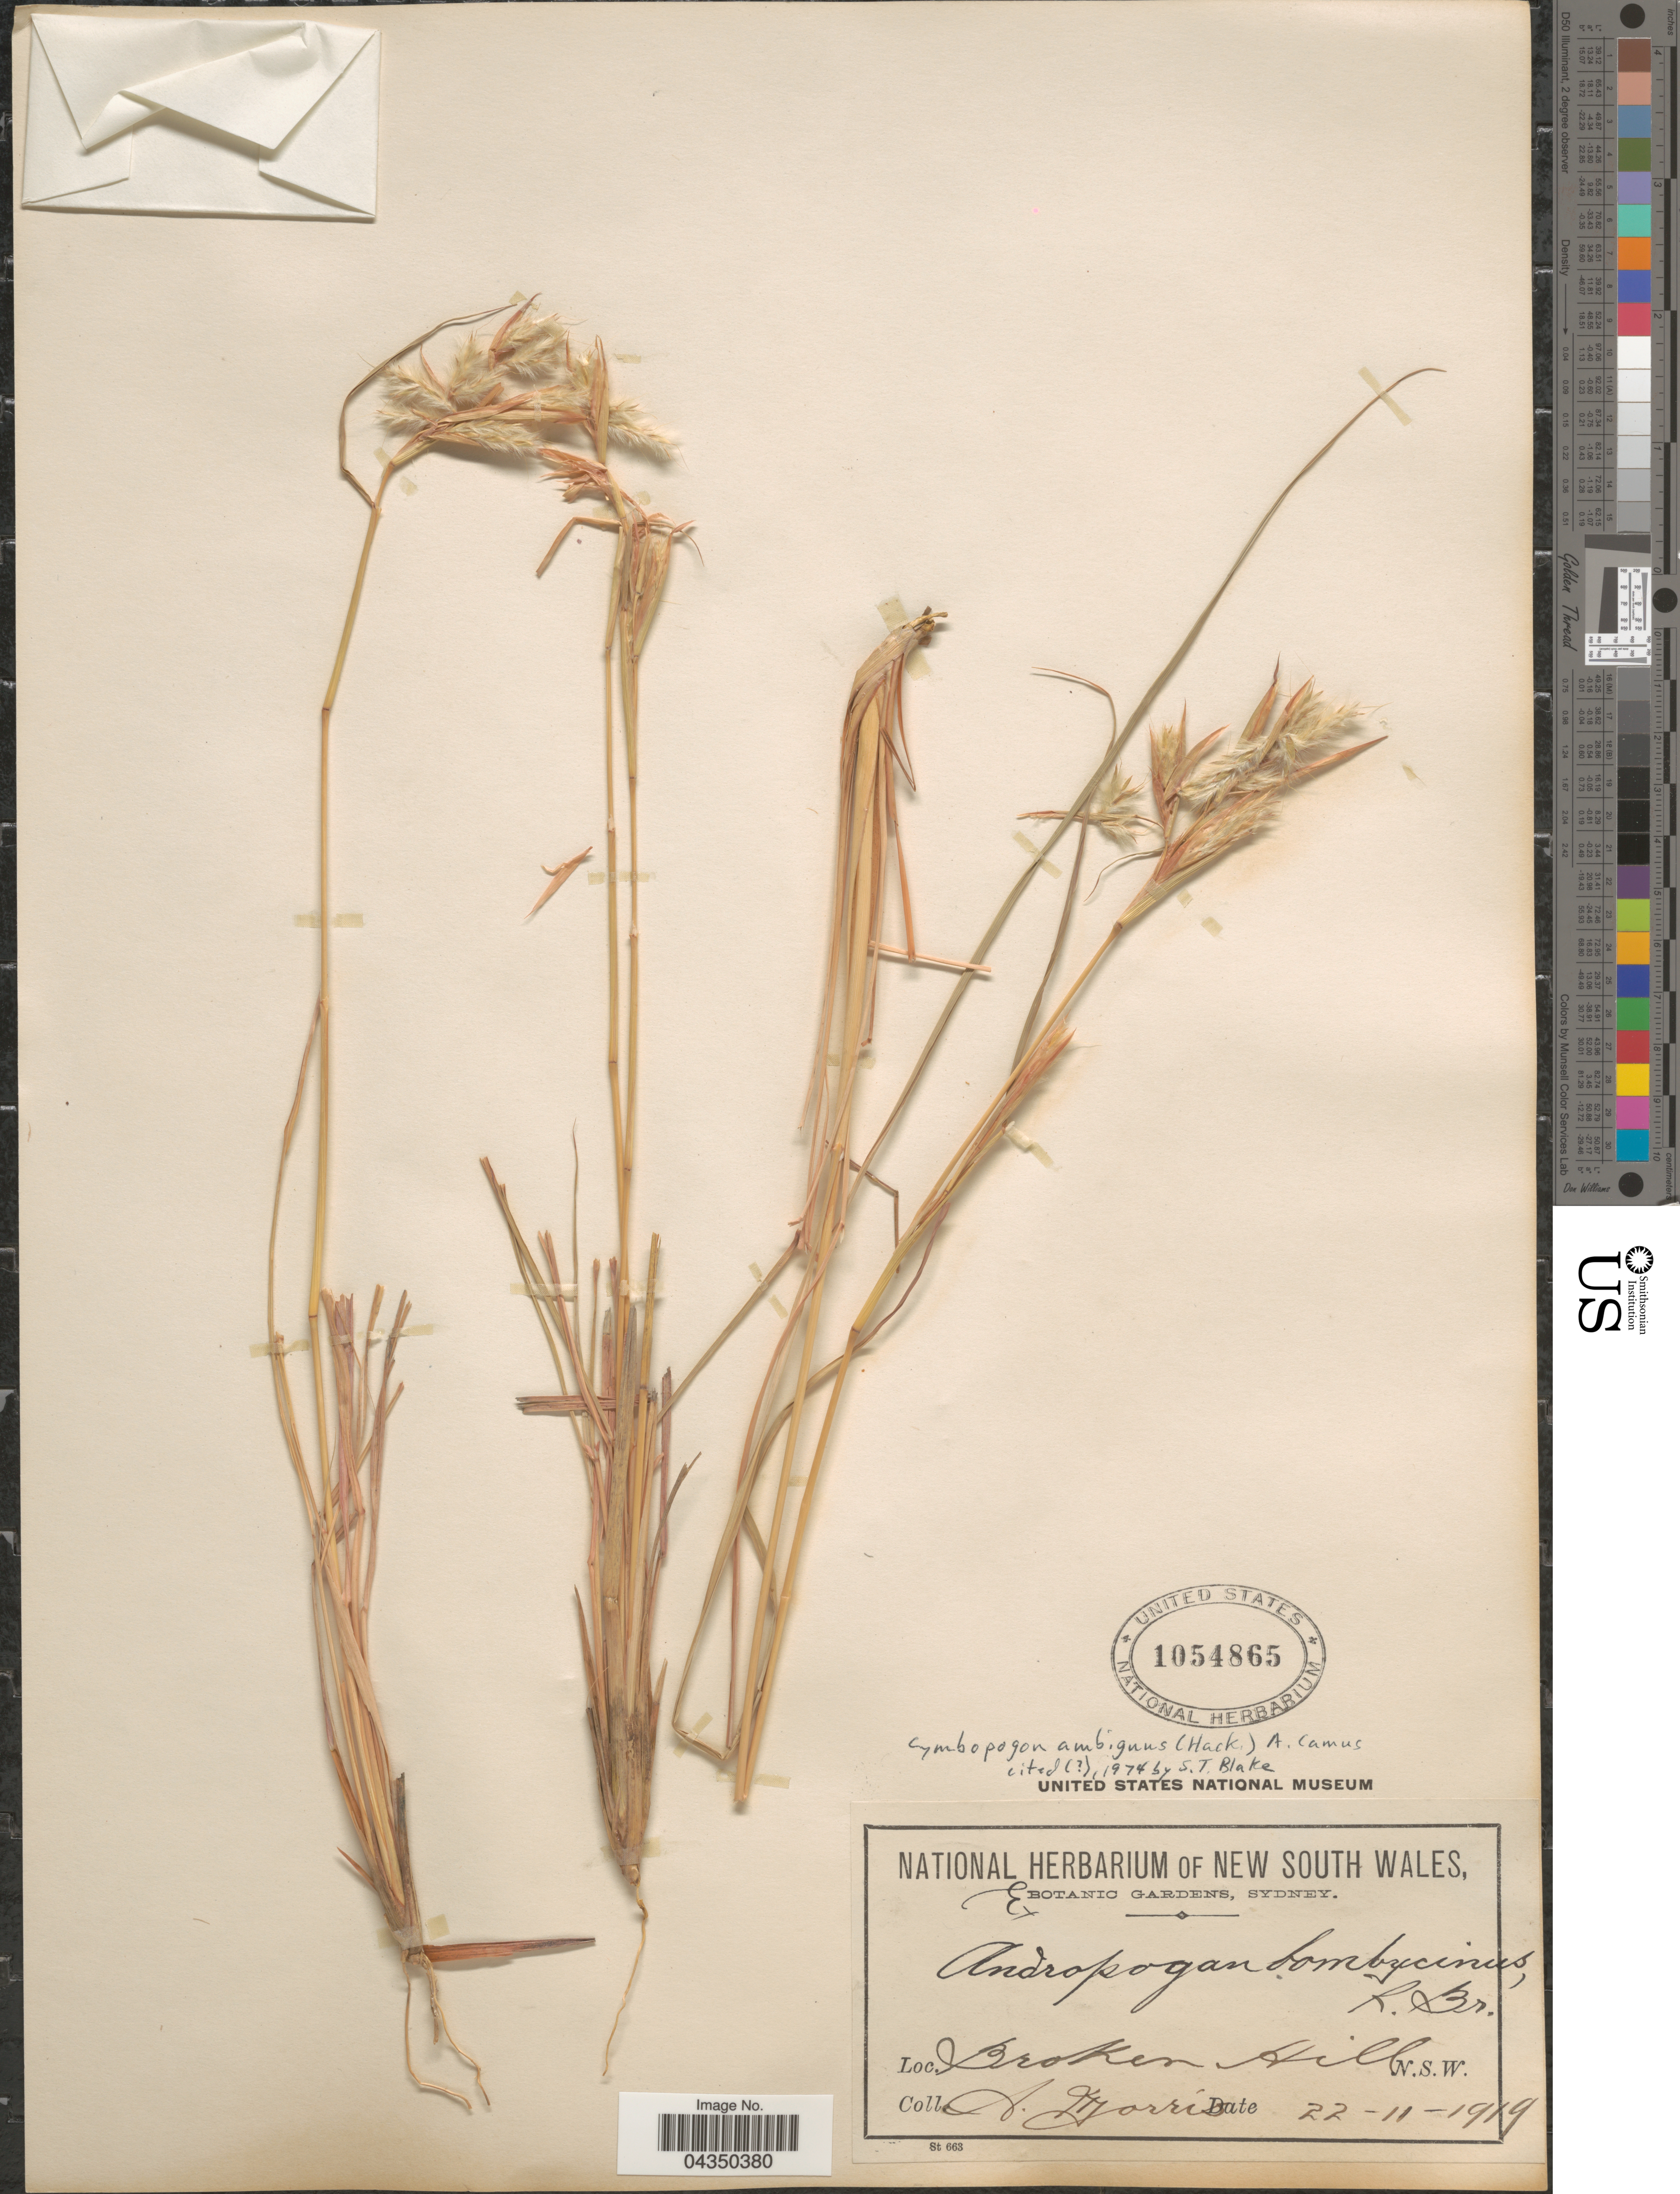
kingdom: Plantae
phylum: Tracheophyta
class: Liliopsida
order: Poales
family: Poaceae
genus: Cymbopogon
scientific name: Cymbopogon ambiguus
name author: A. Camus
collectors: A. Morris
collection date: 1919-11-22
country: Australia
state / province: New South Wales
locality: Broken Hill.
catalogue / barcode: US 1054865